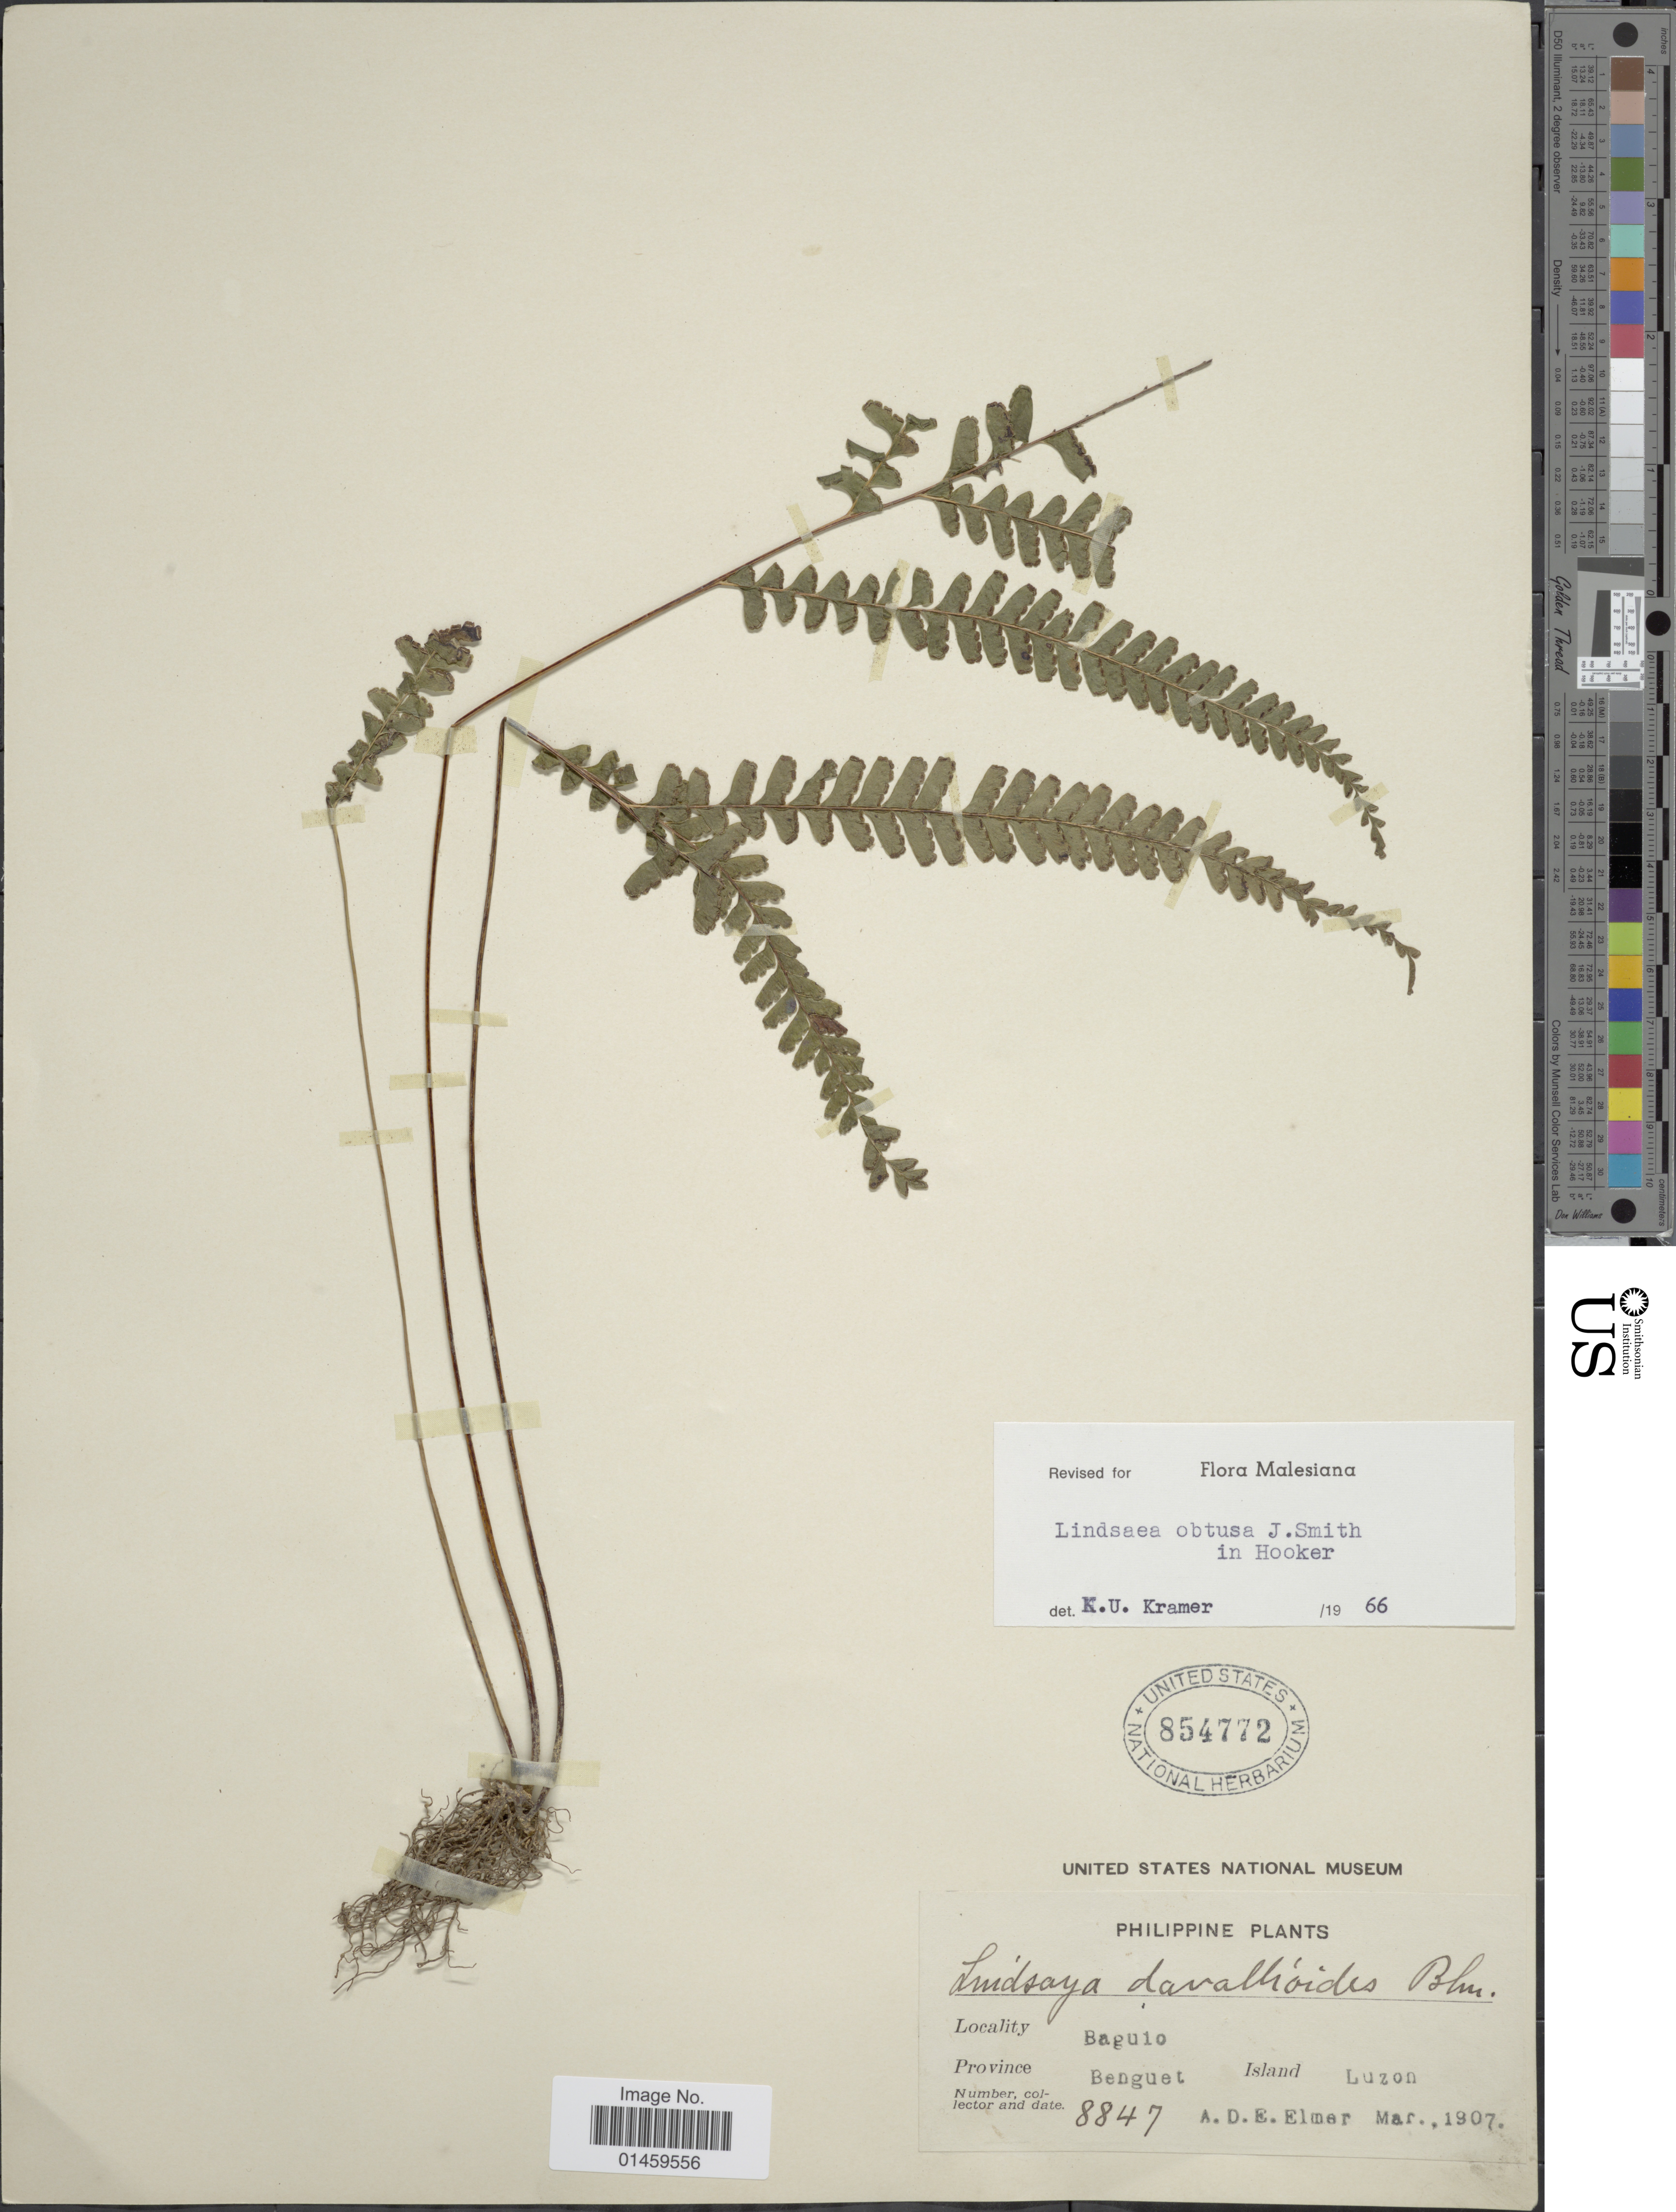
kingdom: Plantae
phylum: Tracheophyta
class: Polypodiopsida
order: Polypodiales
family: Lindsaeaceae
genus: Lindsaea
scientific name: Lindsaea obtusa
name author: J. Sm. ex Hook.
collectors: A. D. E. Elmer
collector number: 8847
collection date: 1907-03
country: Philippines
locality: Baguio. Province Benguet. Island Luzon.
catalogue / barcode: US 854772